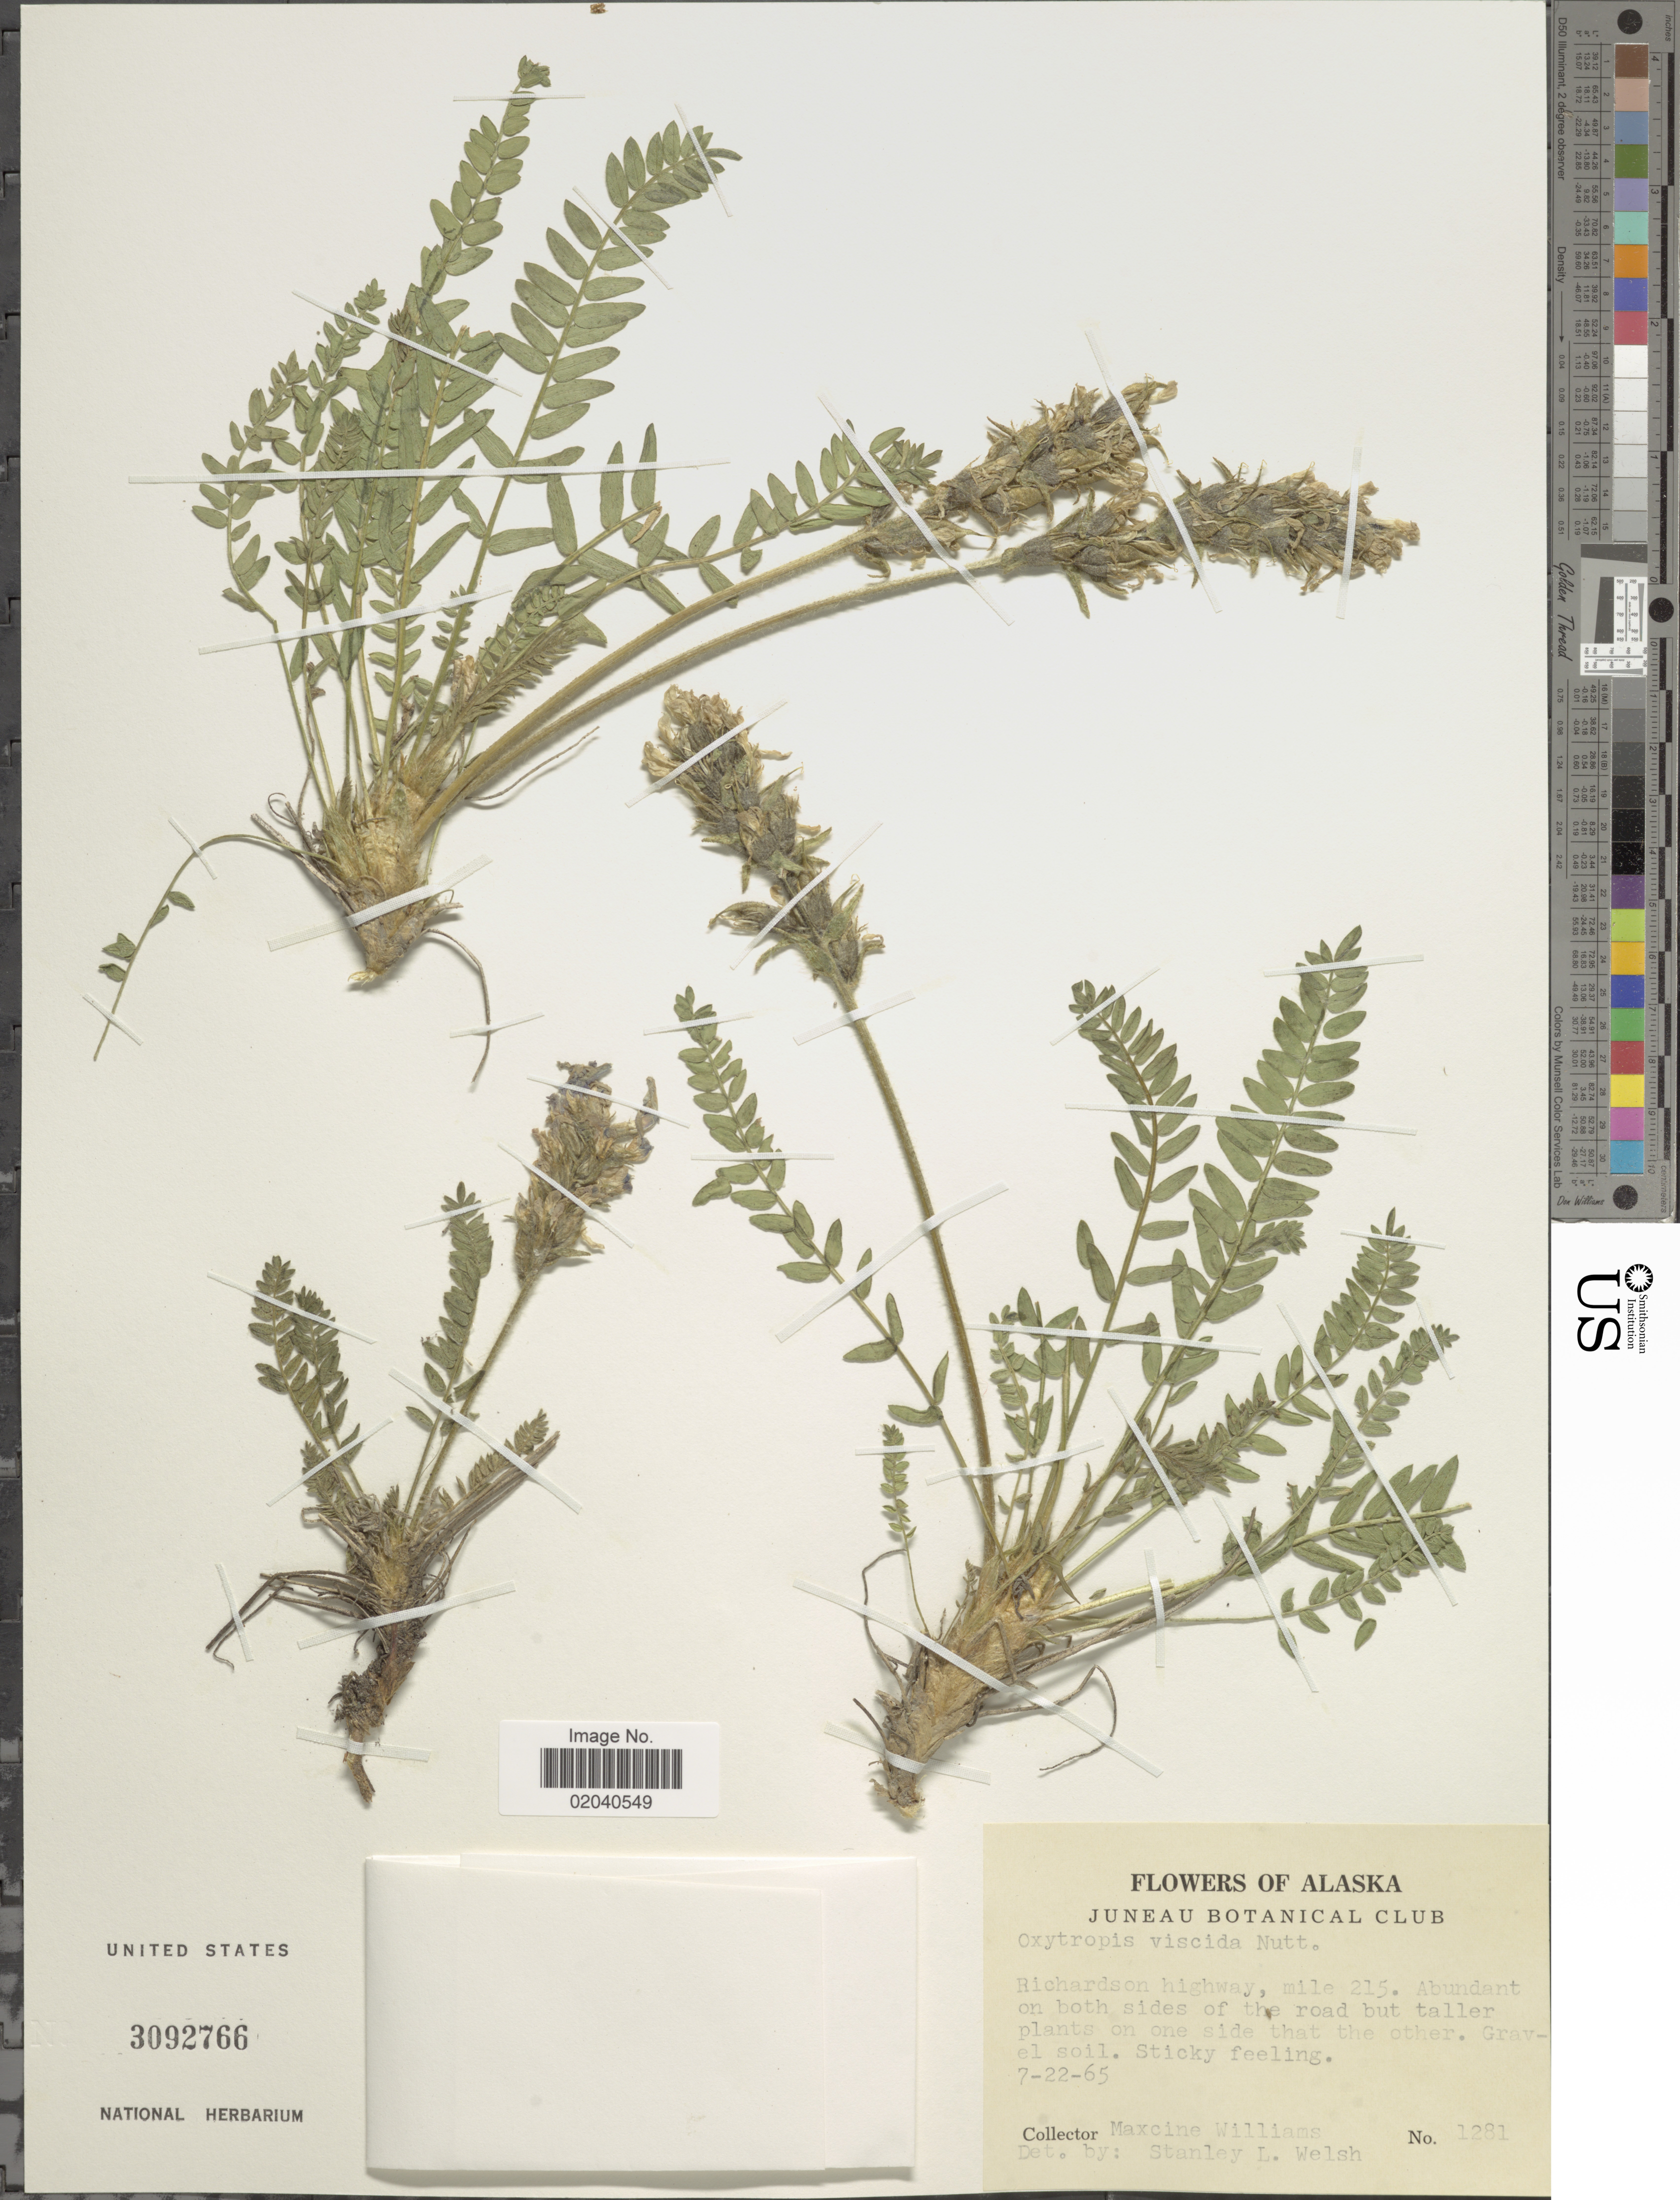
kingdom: Plantae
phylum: Tracheophyta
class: Magnoliopsida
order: Fabales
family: Fabaceae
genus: Oxytropis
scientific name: Oxytropis viscida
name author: Nutt.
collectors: Mr. Williams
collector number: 1281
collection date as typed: Transcribed d/m/y: 22/7/65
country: United States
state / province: Alaska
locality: Richardson Highway, mile 215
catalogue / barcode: US 3092766